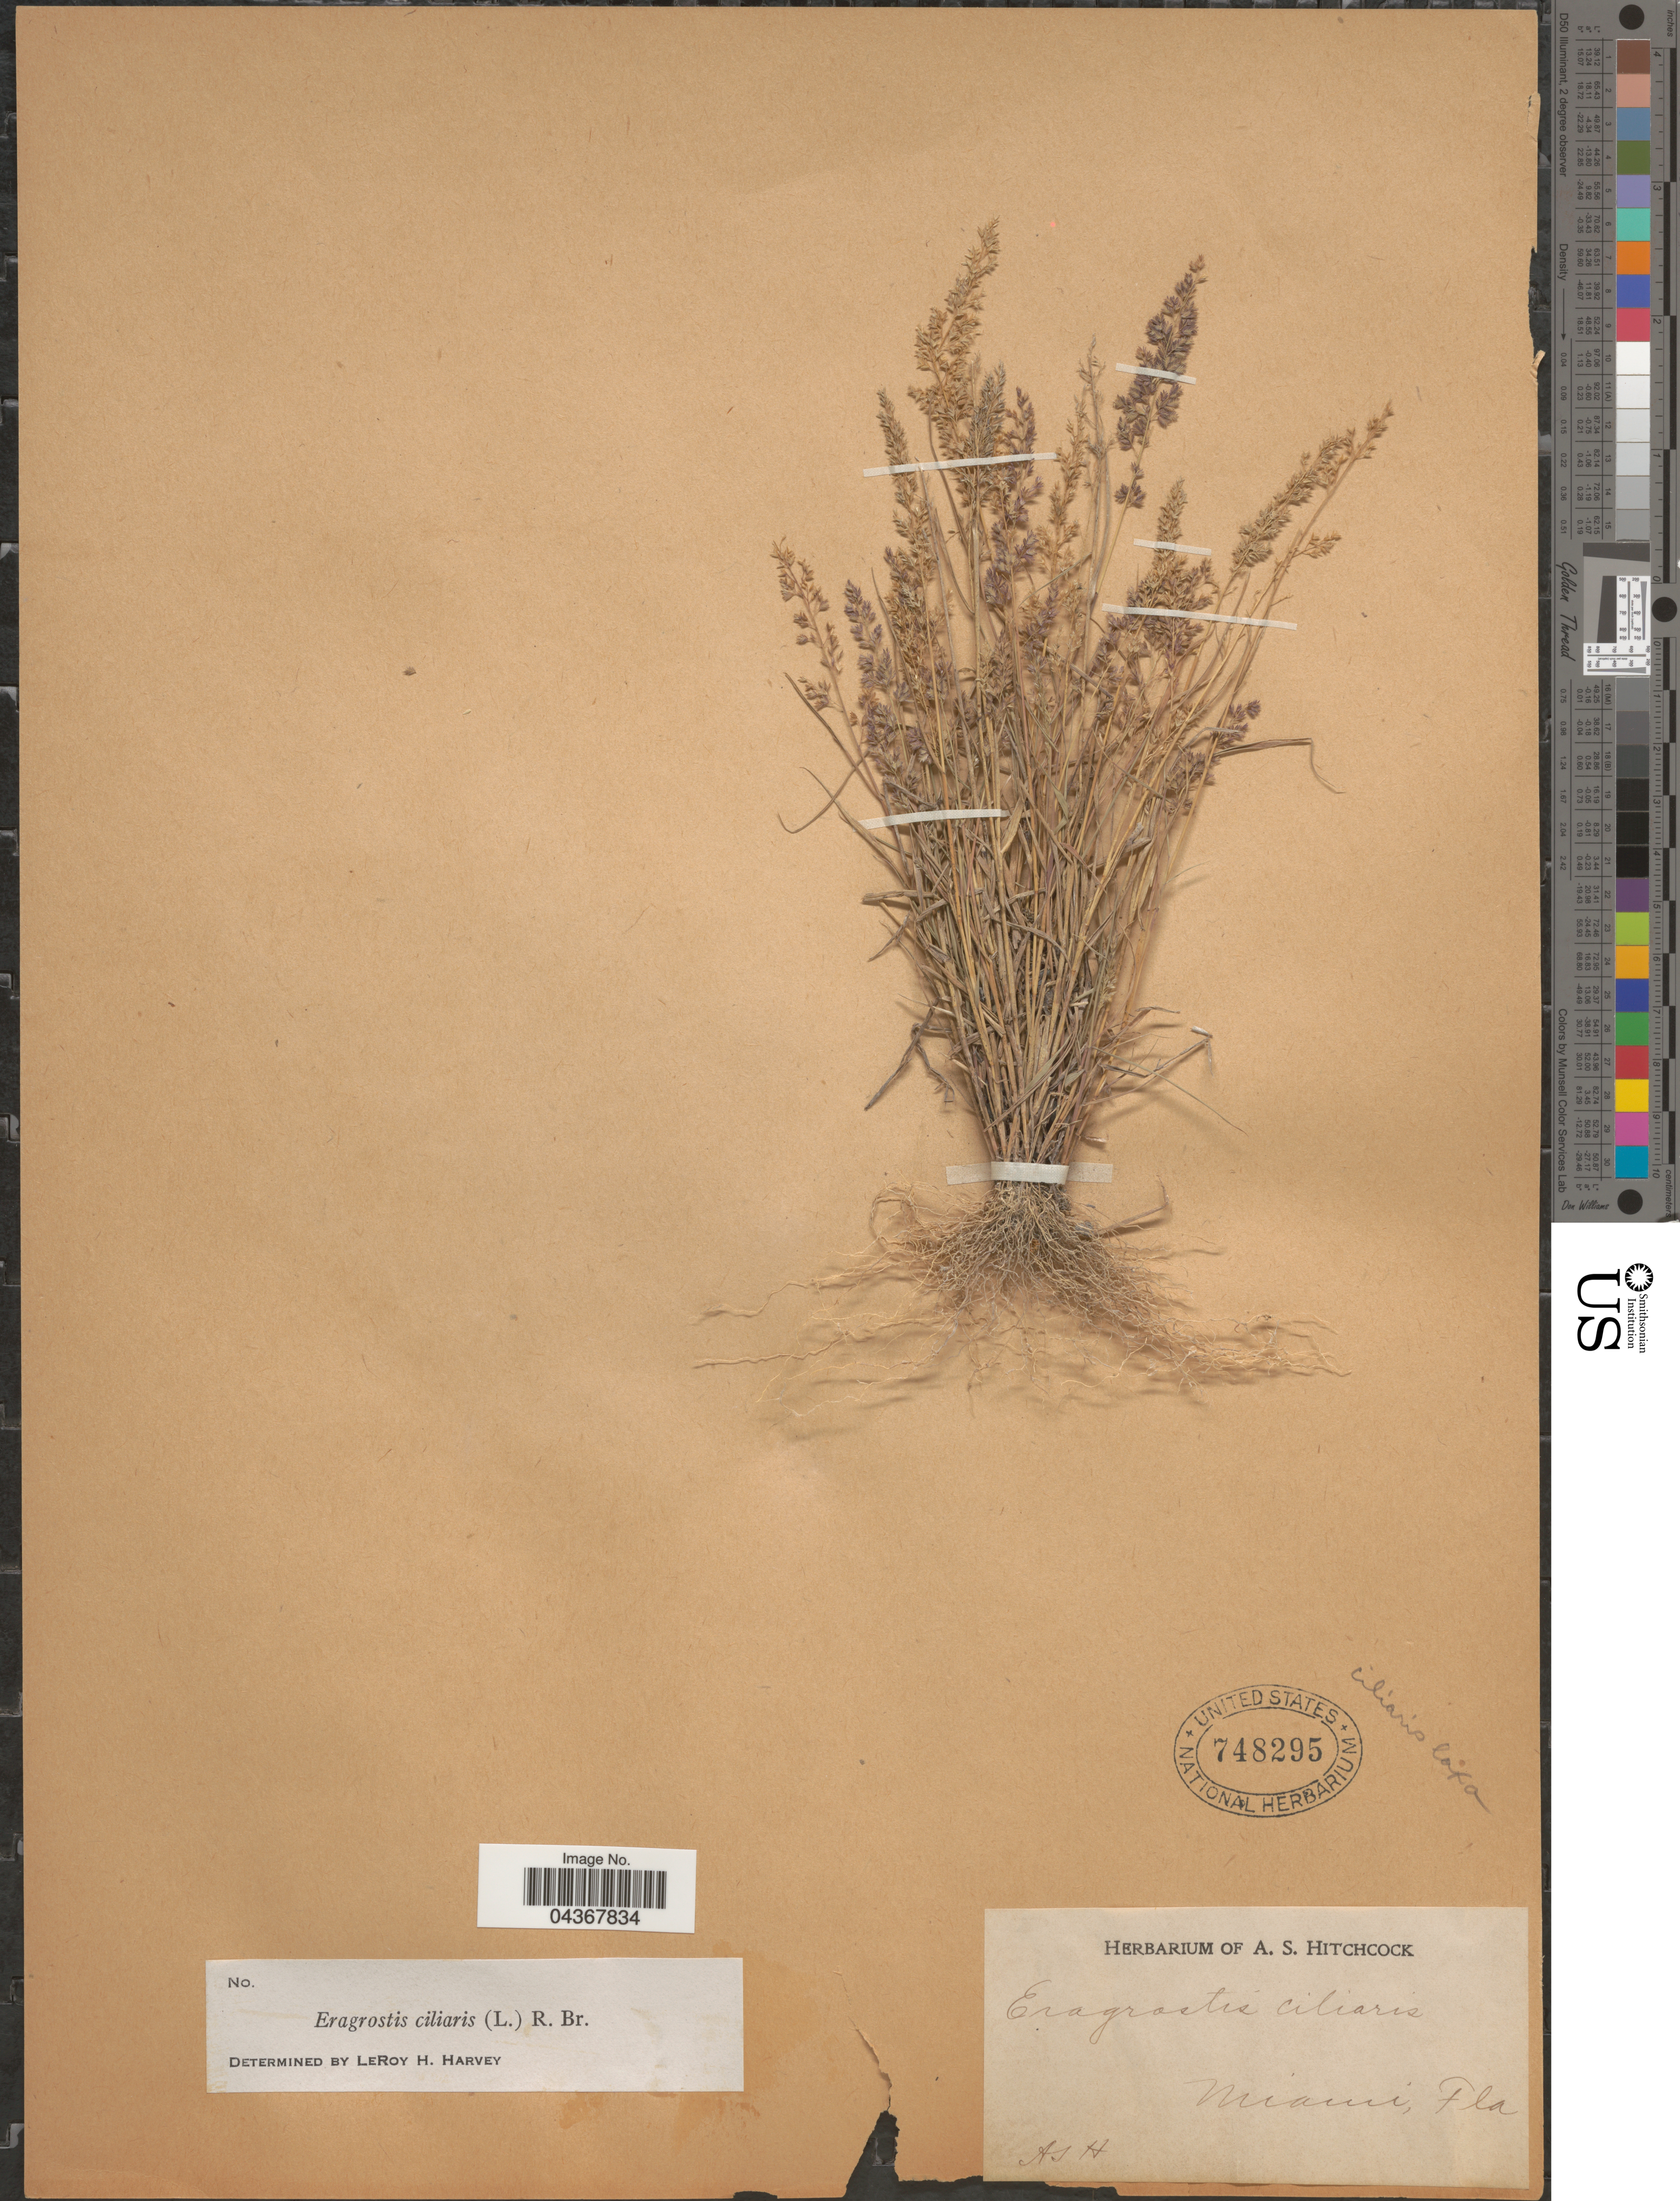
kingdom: Plantae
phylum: Tracheophyta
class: Liliopsida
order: Poales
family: Poaceae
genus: Eragrostis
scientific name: Eragrostis ciliaris var. laxa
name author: Kuntze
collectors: A. S. Hitchcock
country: United States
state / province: Florida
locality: Miami.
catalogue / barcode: US 748295